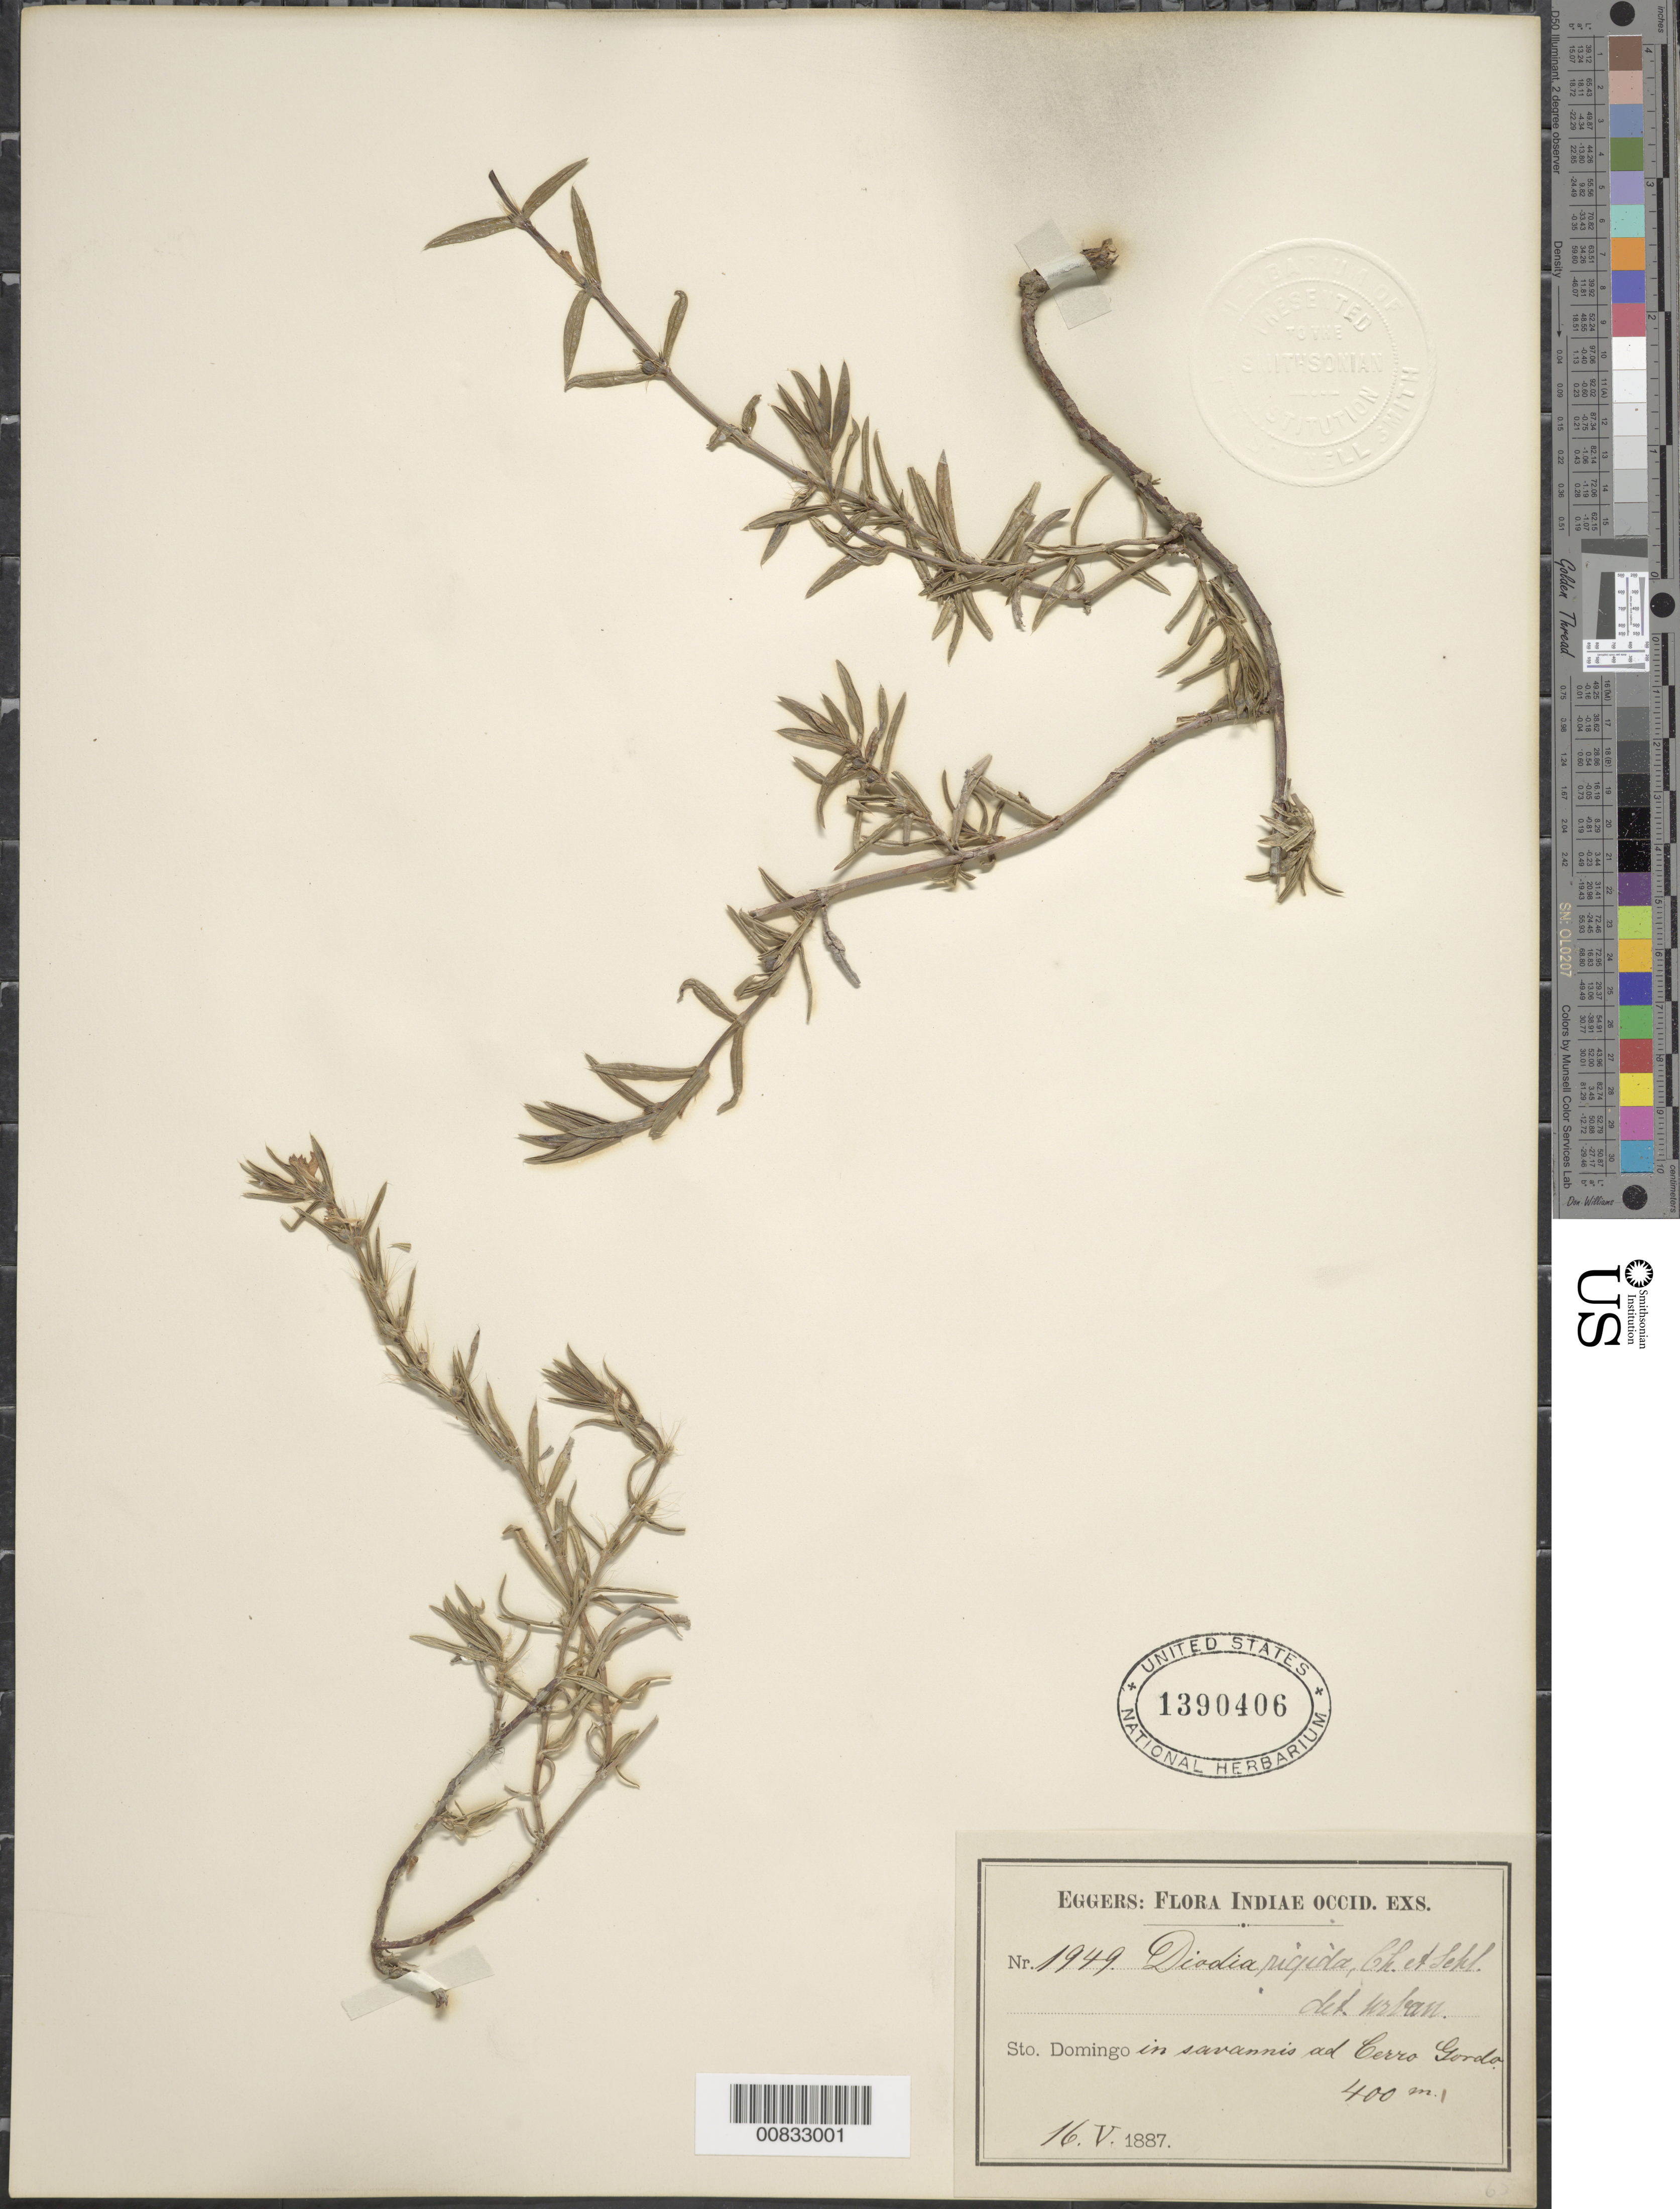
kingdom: Plantae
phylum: Tracheophyta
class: Magnoliopsida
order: Gentianales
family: Rubiaceae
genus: Diodella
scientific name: Diodella apiculata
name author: (Willd. ex Roem. & Schult.) Delprete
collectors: H. F. A. von Eggers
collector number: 1949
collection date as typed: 16 May 1887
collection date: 1887-05-16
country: Dominican Republic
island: Hispaniola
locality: Cerro Gordo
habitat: Savannas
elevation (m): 400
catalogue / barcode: US 1390406